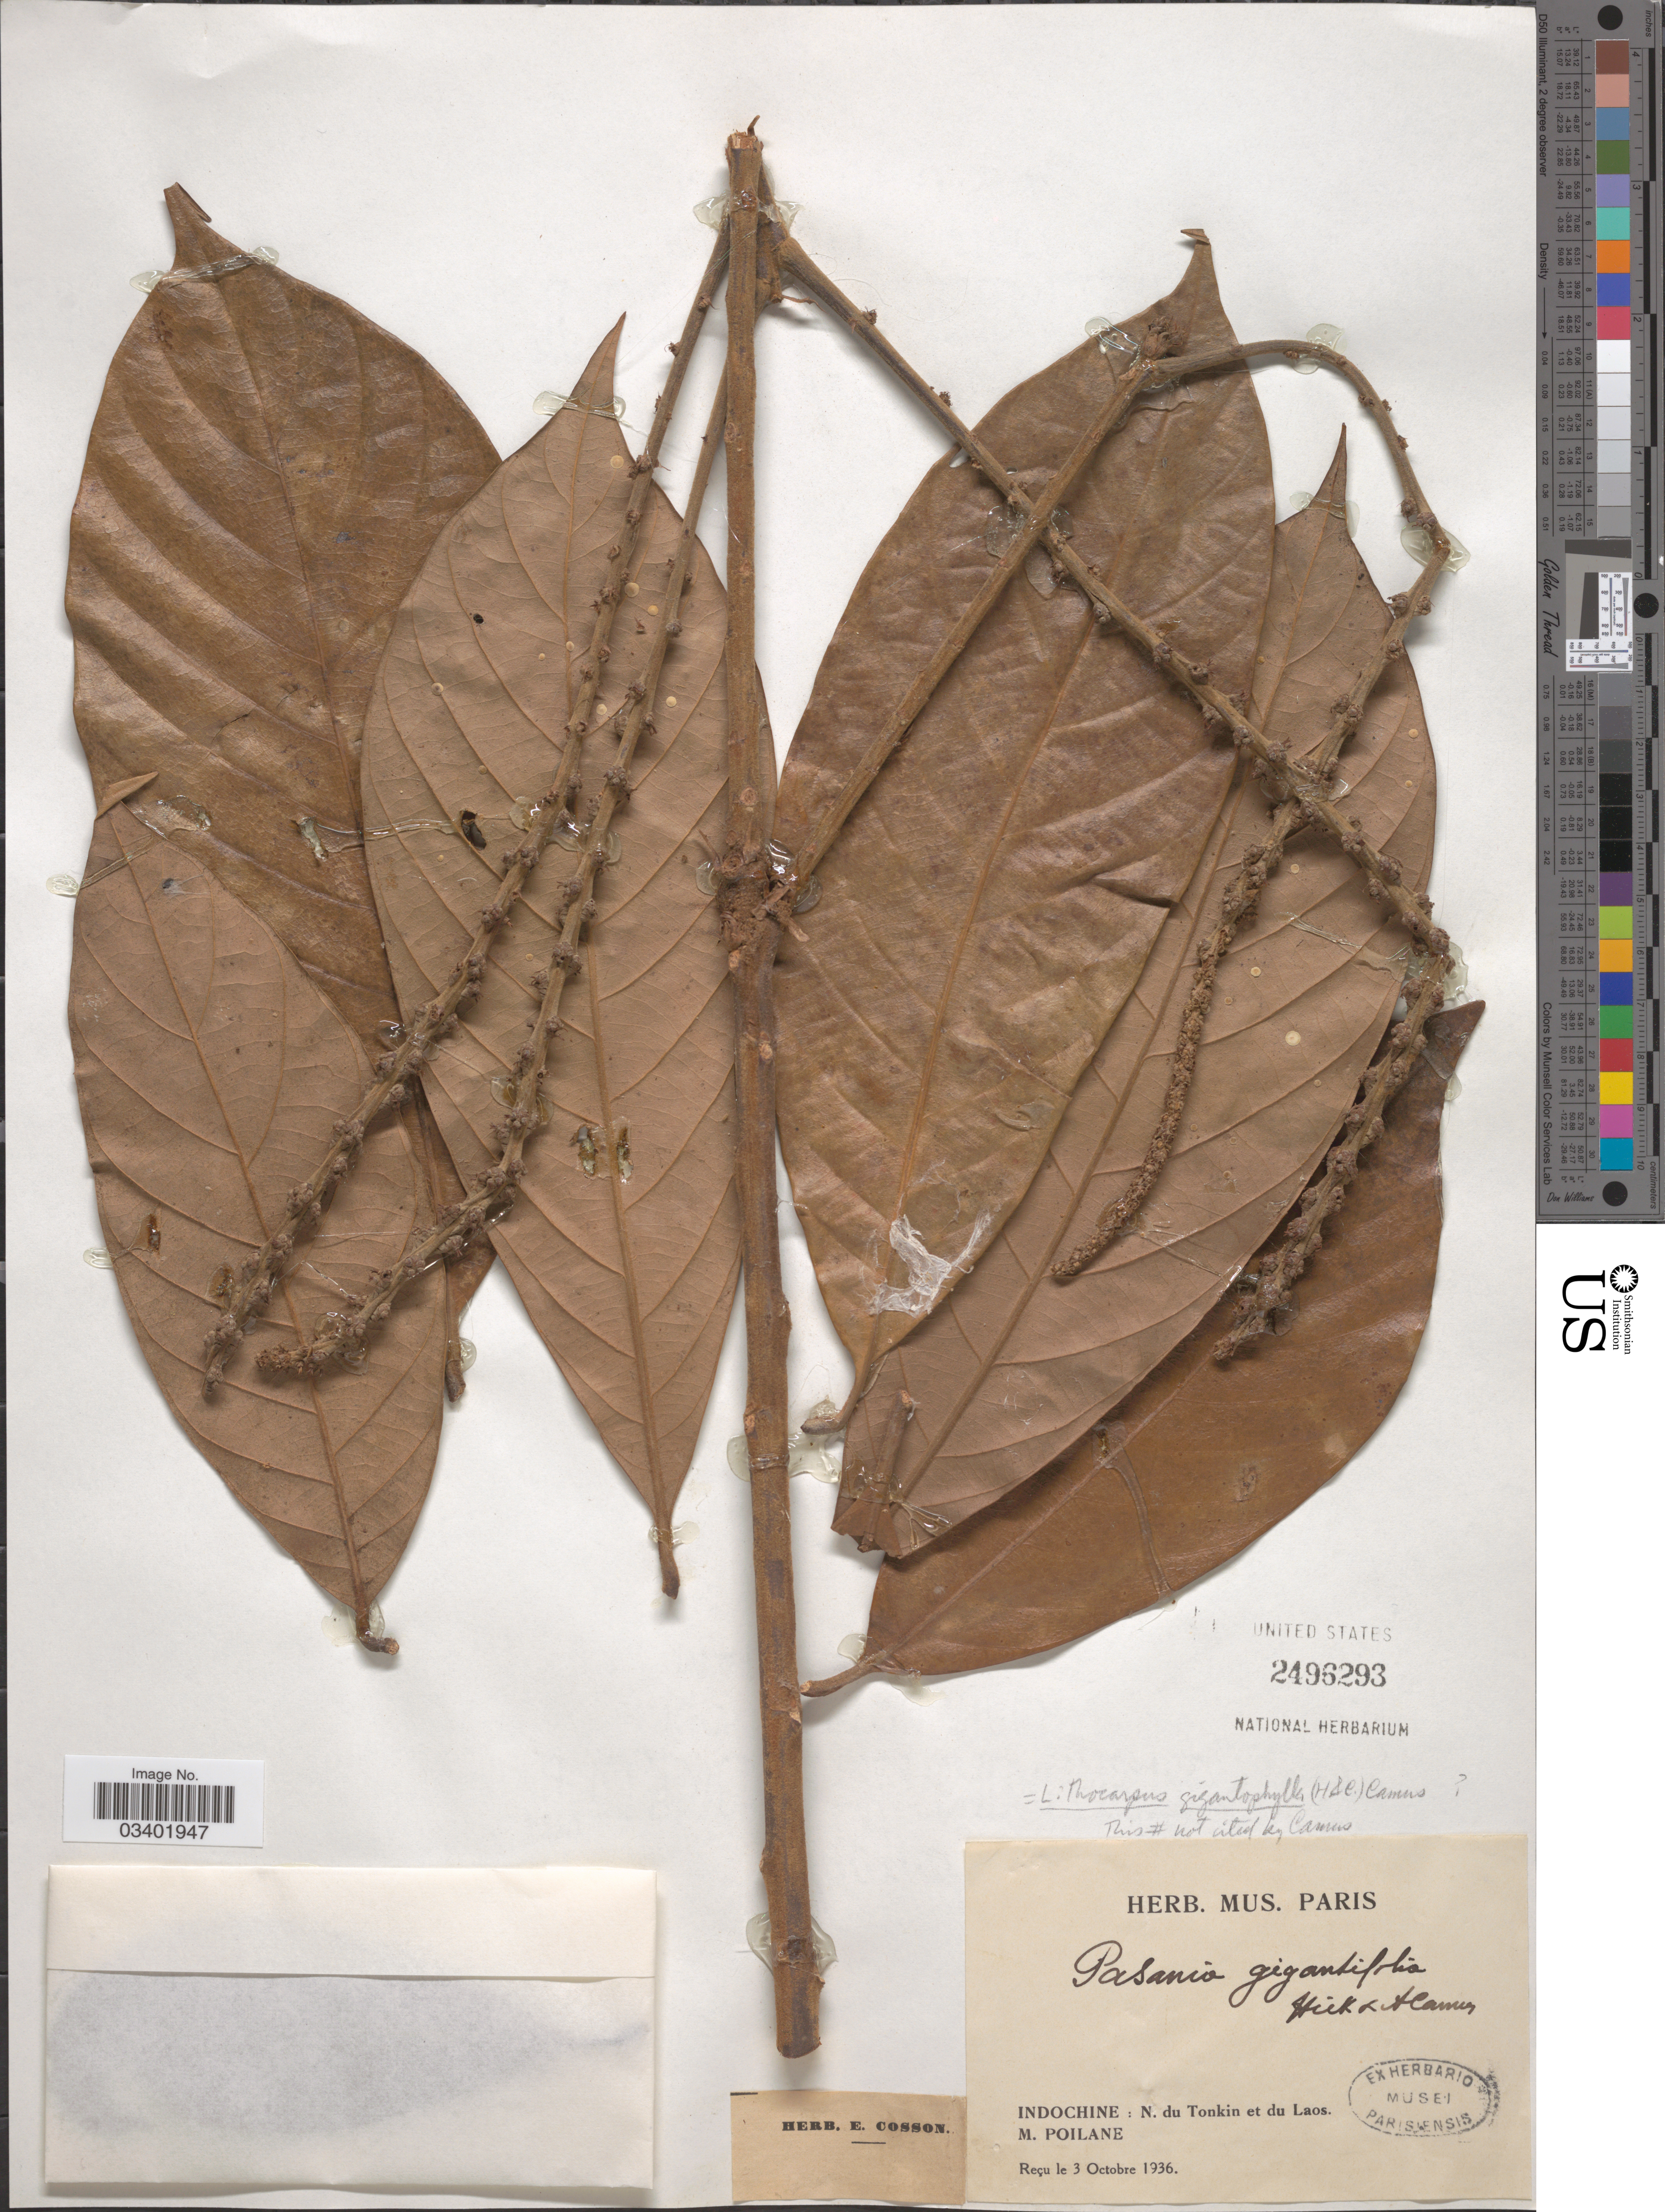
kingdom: Plantae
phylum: Tracheophyta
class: Magnoliopsida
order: Fagales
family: Fagaceae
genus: Lithocarpus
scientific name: Lithocarpus gigantophyllus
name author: (Hickel & A. Camus) A. Camus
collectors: M. Poilane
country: Laos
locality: Indochine: N. du Tonkin et du Laos.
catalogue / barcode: US 2496293